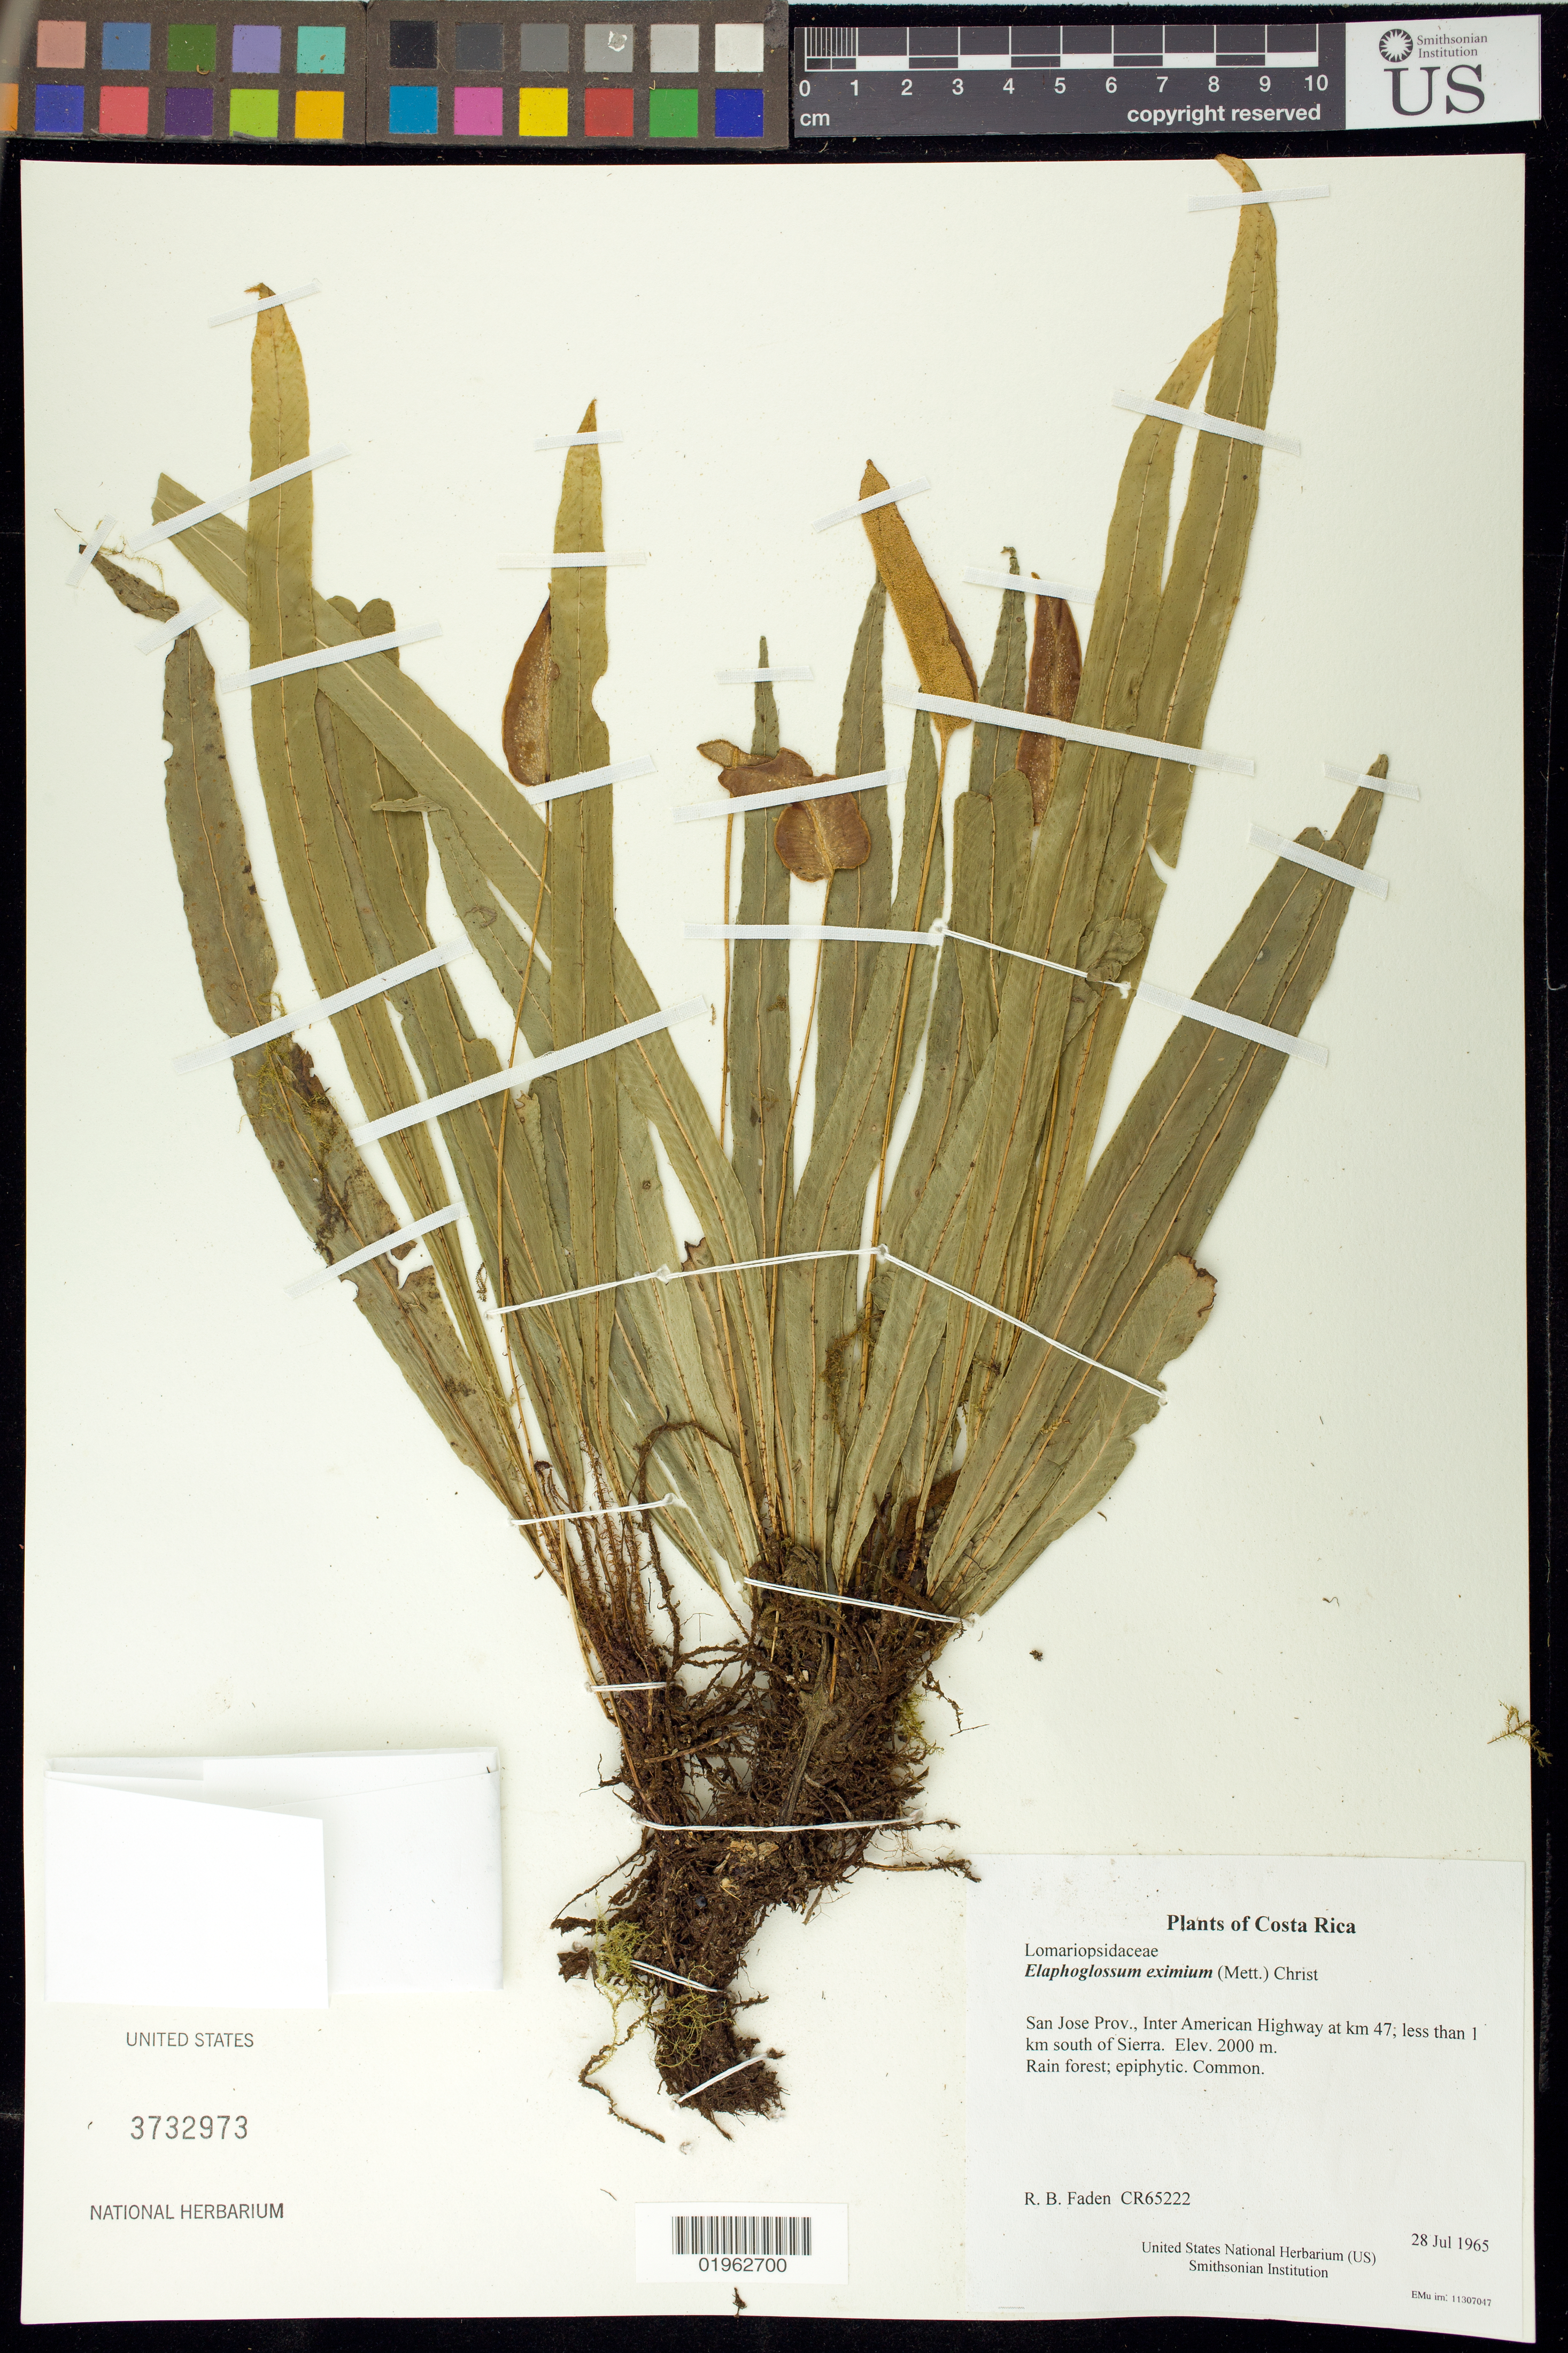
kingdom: Plantae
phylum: Tracheophyta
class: Polypodiopsida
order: Polypodiales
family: Dryopteridaceae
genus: Elaphoglossum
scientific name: Elaphoglossum eximium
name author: (Mett.) Christ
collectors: R. B. Faden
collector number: CR65222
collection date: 1965-07-28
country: Costa Rica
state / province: San Jose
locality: Inter American Highway at km 47, less than 1 km south of Sierra.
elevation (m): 2000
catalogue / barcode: US 3732973